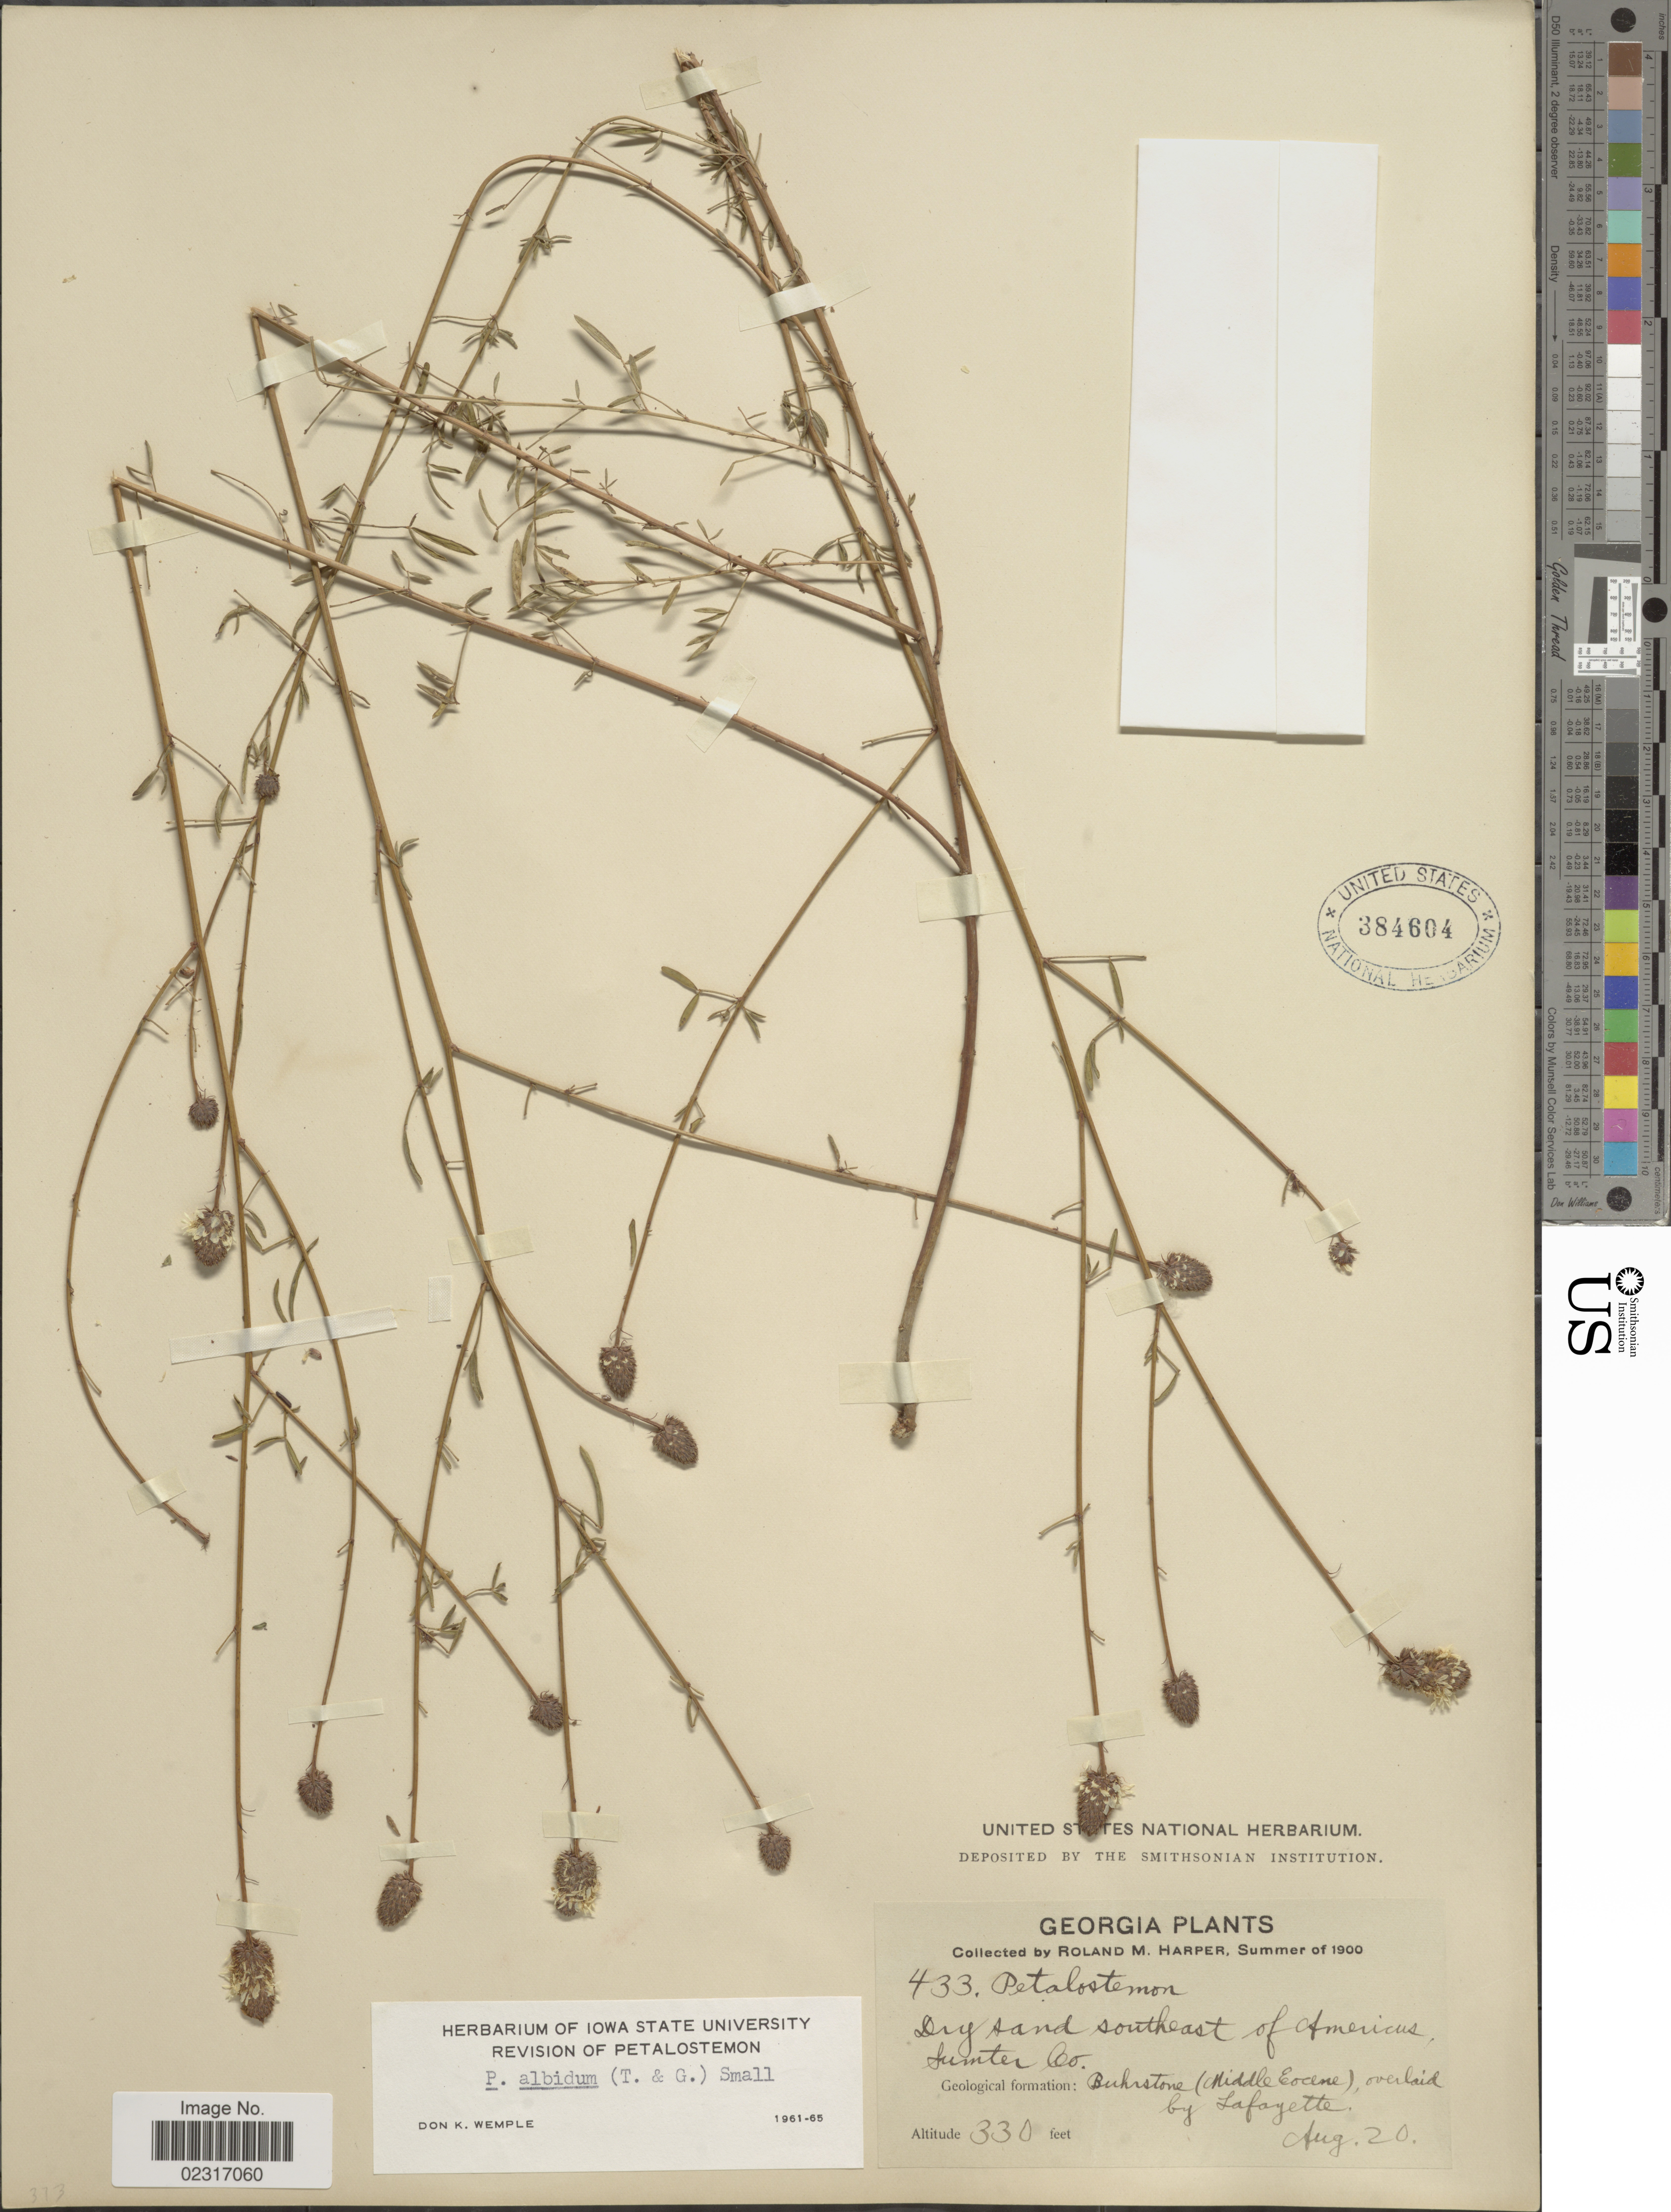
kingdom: Plantae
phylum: Tracheophyta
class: Magnoliopsida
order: Fabales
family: Fabaceae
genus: Dalea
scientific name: Dalea carnea var. albida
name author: (Torr. & A. Gray) Barneby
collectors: R. M. Harper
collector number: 433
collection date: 1900-08-20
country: United States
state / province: Georgia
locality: South east of Americus, Sumter Co,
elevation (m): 101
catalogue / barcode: US 384604